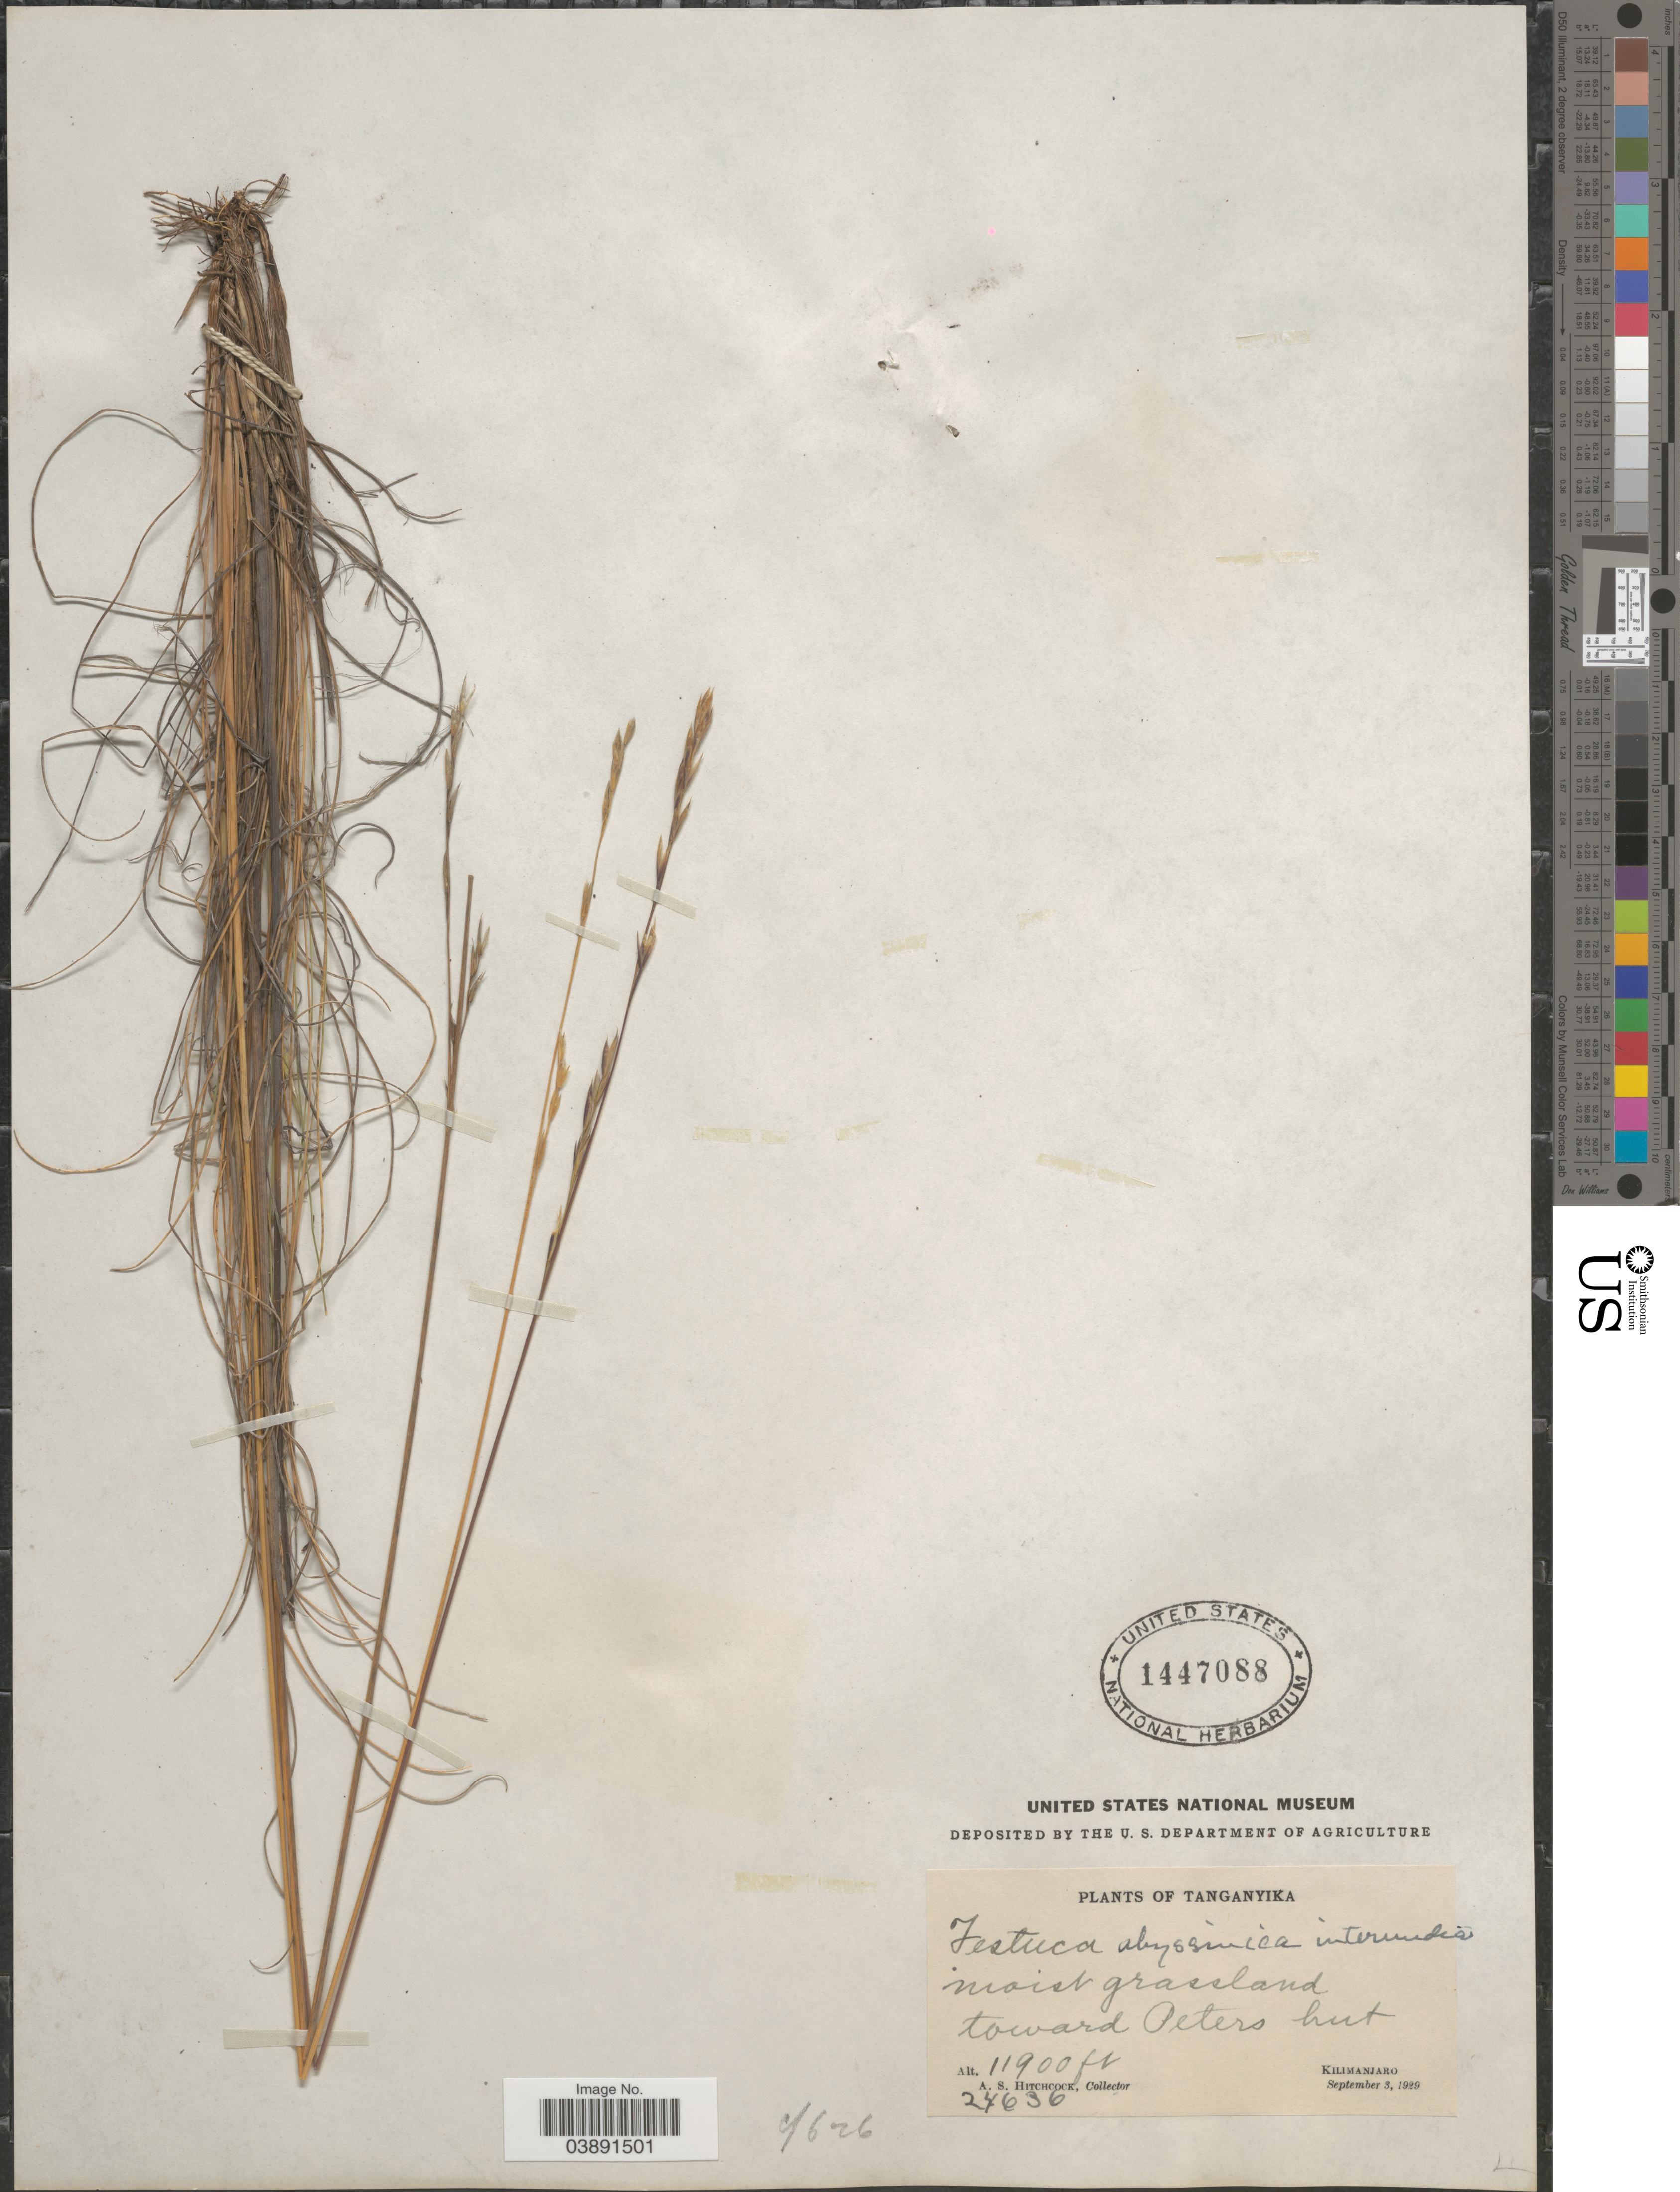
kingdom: Plantae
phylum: Tracheophyta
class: Liliopsida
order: Poales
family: Poaceae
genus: Festuca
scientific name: Festuca abyssinica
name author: Hochst. ex A. Rich.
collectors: A. S. Hitchcock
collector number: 24636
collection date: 1929-09-03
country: Tanzania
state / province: Kilimanjaro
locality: Tanganyika. Moist grassland toward Peters hut.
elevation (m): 3627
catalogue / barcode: US 1447088